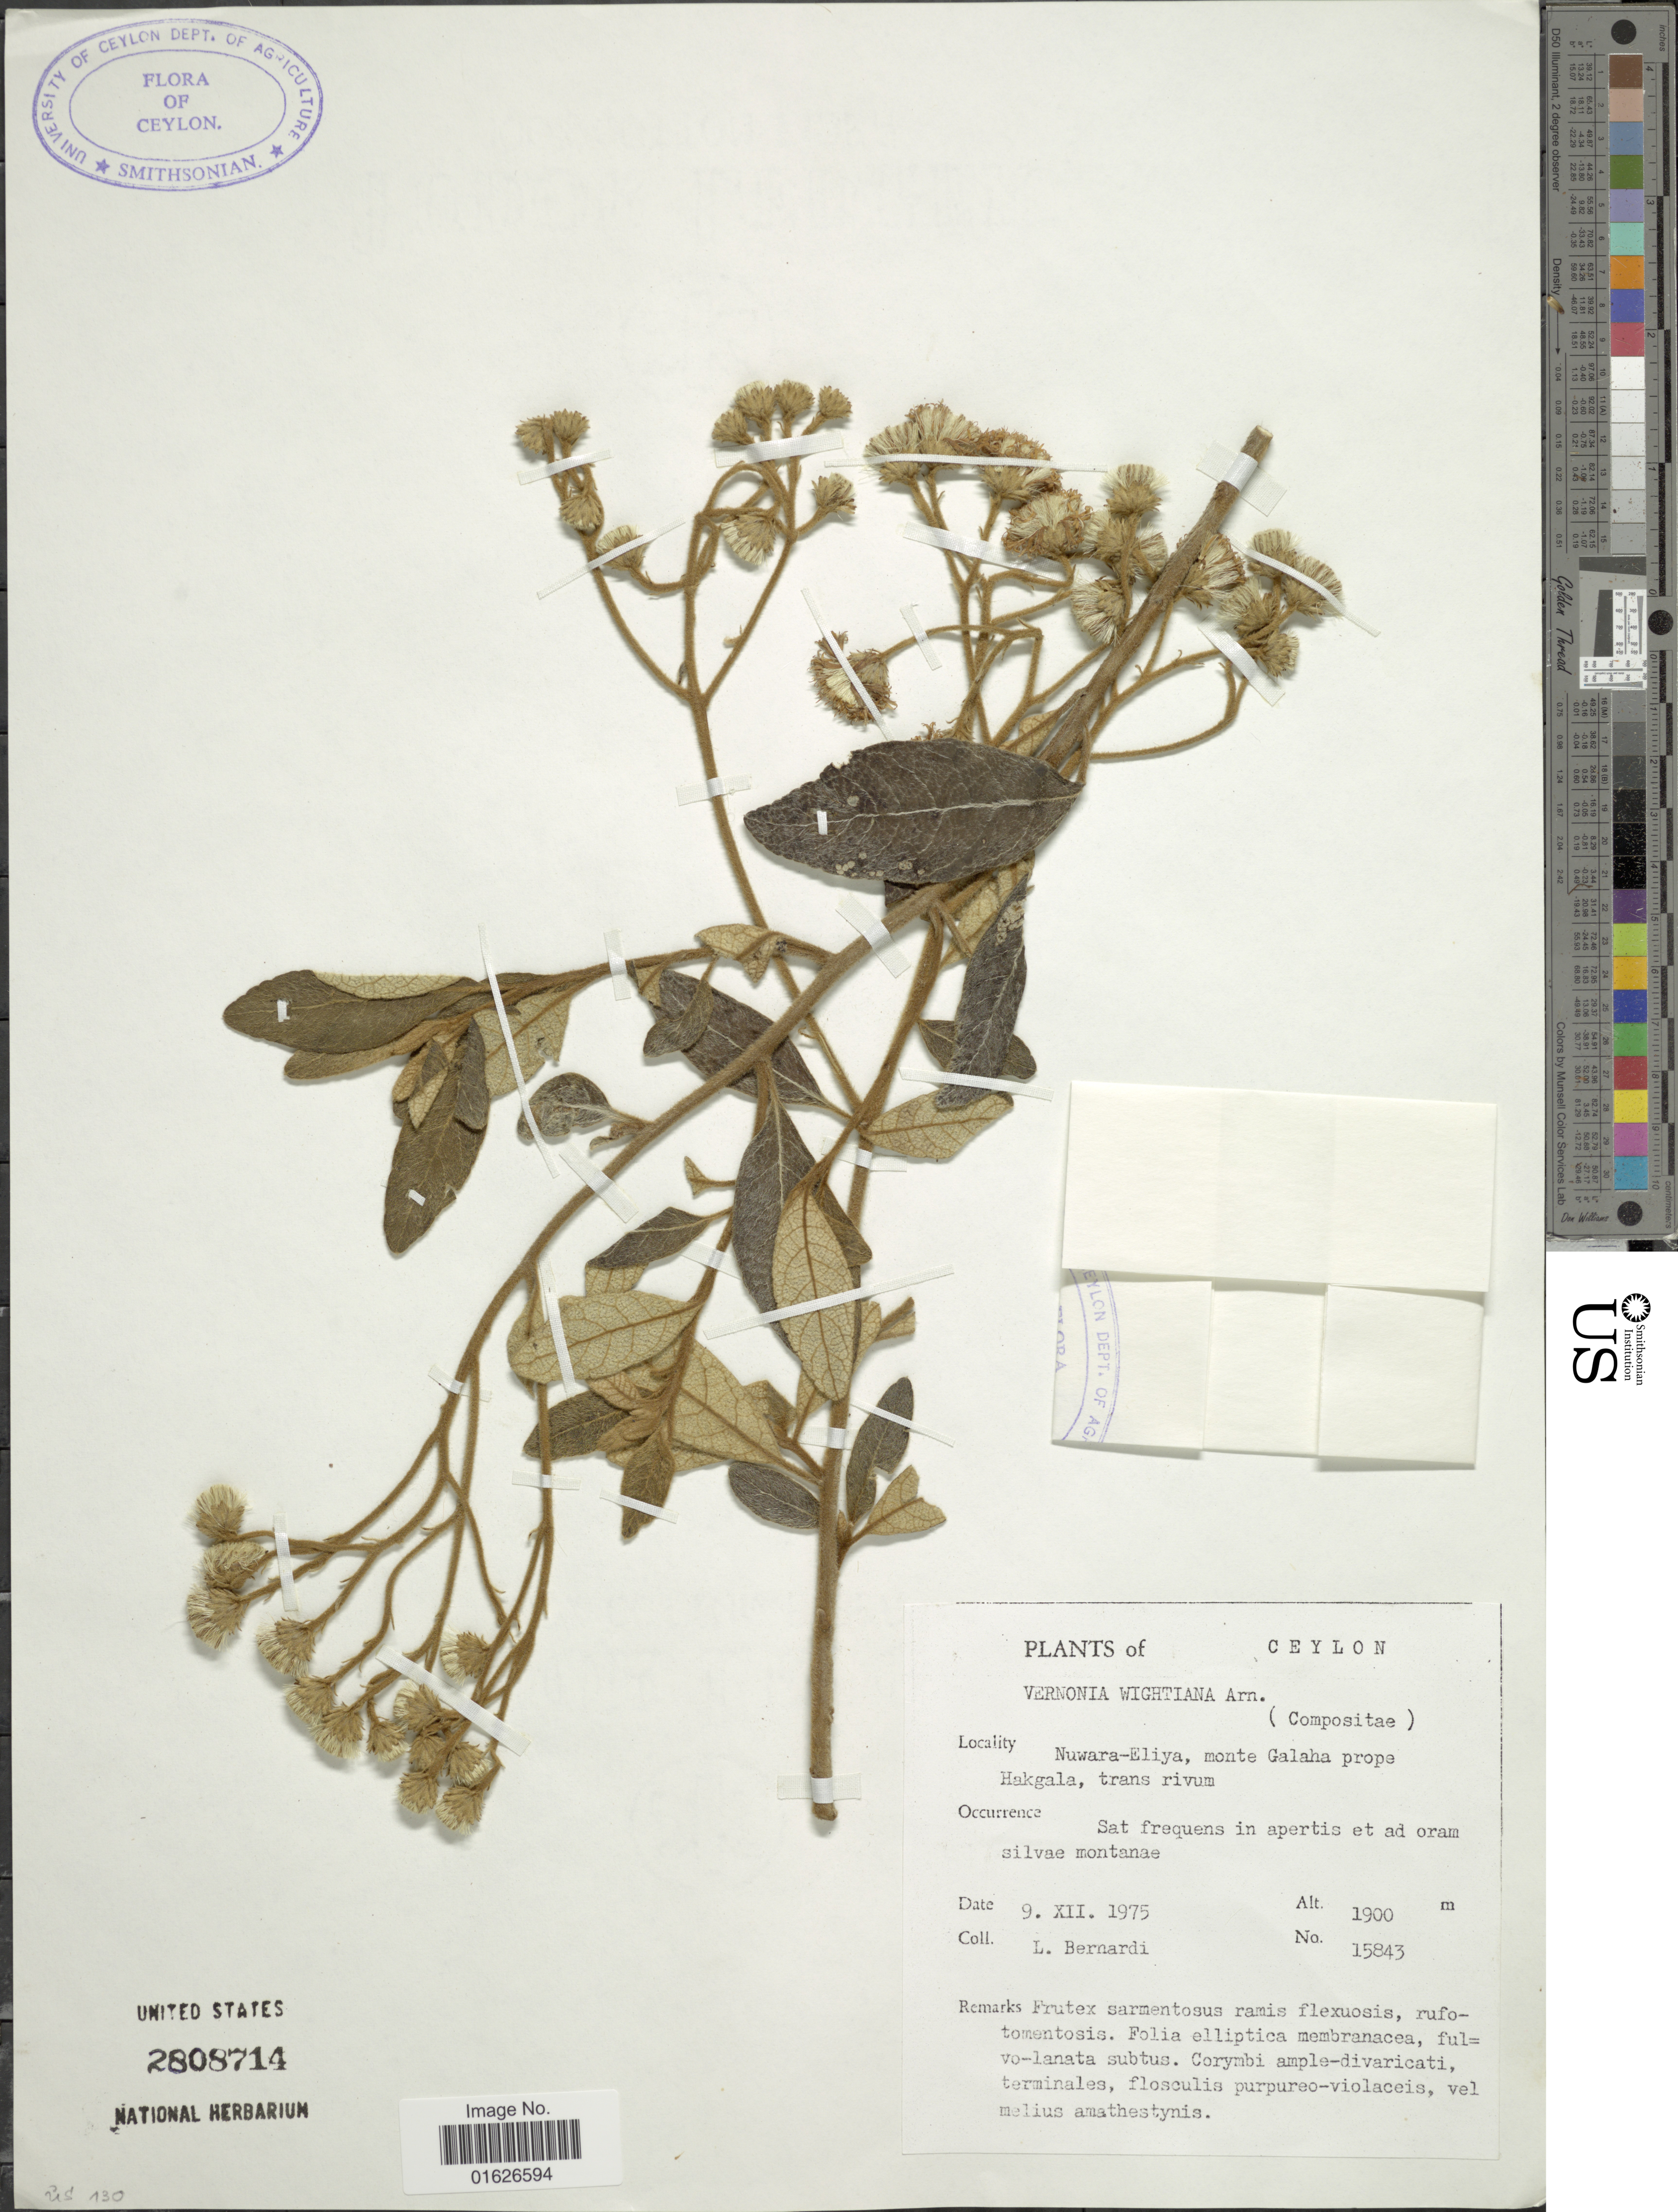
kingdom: Plantae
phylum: Tracheophyta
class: Magnoliopsida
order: Asterales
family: Asteraceae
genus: Uniyala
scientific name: Uniyala wightiana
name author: (Arn.) H. Rob. & Skvarla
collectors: L. Bernardi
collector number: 15843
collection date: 1975-12-09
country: Sri Lanka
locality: Ceylon, Nuwara - Eliya, monte Galaha prope Hakgala, trans Rivum.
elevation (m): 1900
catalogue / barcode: US 2808714